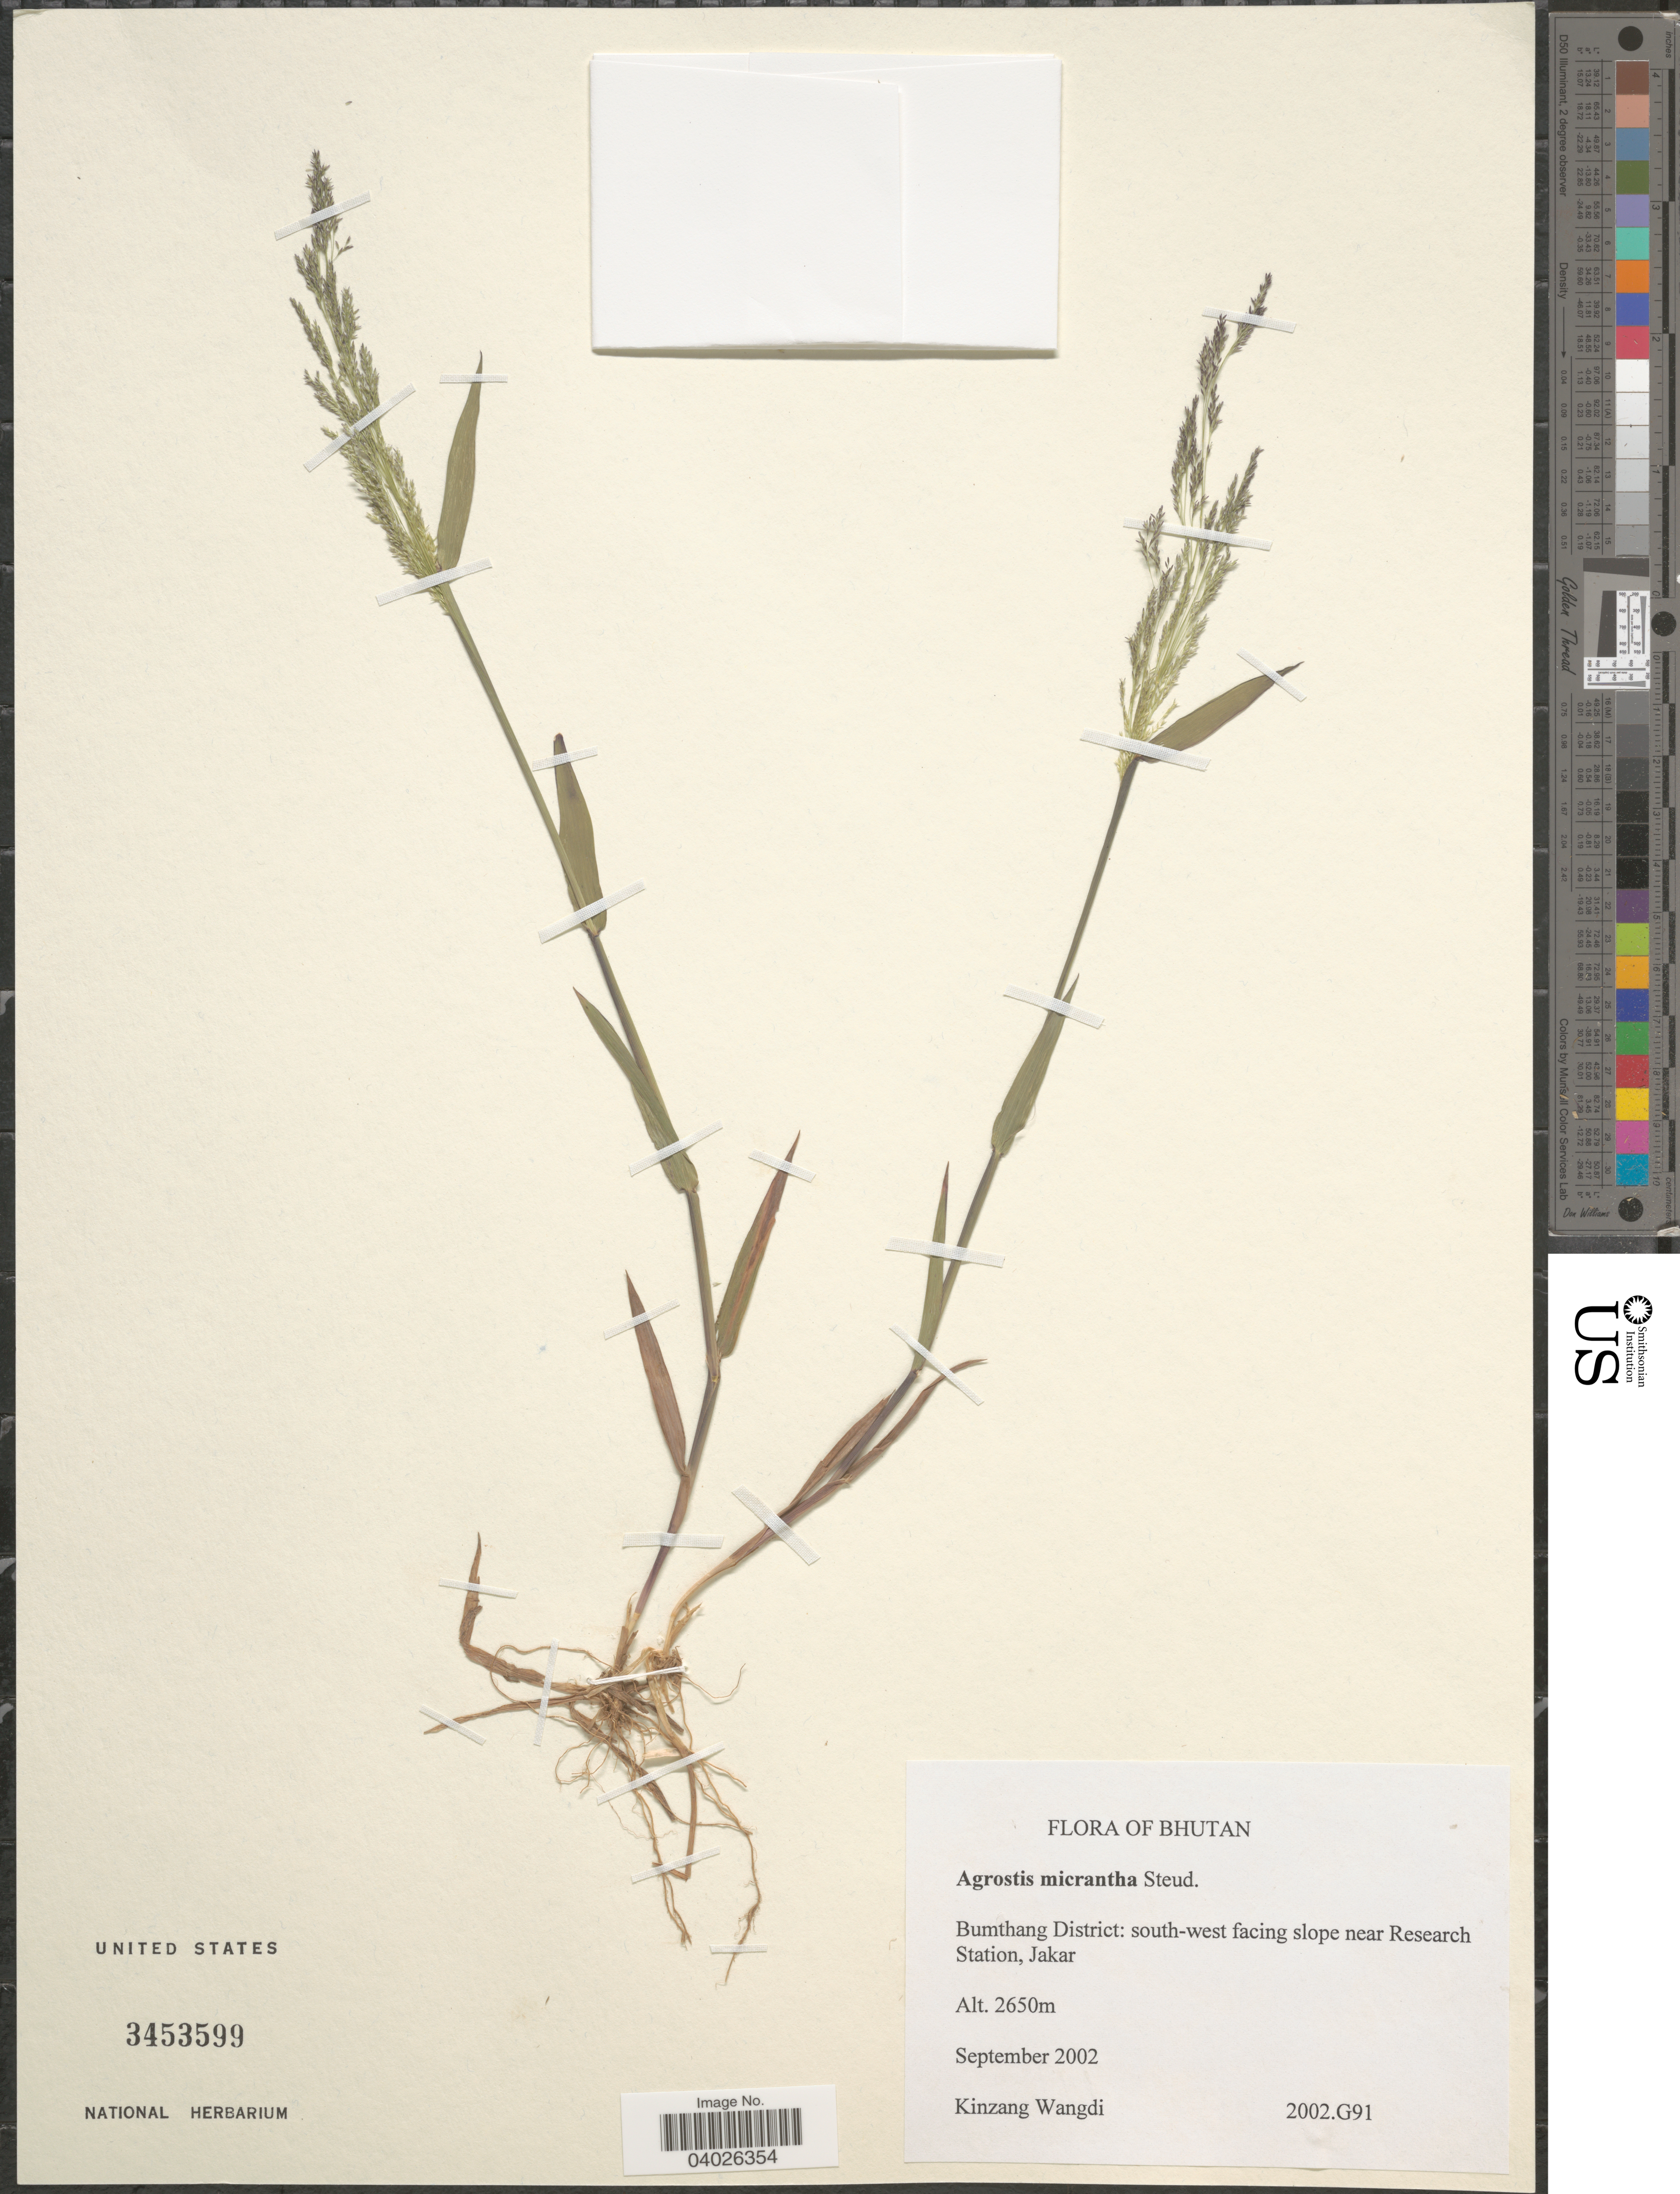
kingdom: Plantae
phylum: Tracheophyta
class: Liliopsida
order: Poales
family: Poaceae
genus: Agrostis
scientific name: Agrostis micrantha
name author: Steud.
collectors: K. Wangdi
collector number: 2002.G91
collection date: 2002-09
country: Bhutan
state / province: Bumthang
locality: Bumthang District: south-west facing slope near Research Station, Jakar.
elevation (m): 2650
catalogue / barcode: US 3453599